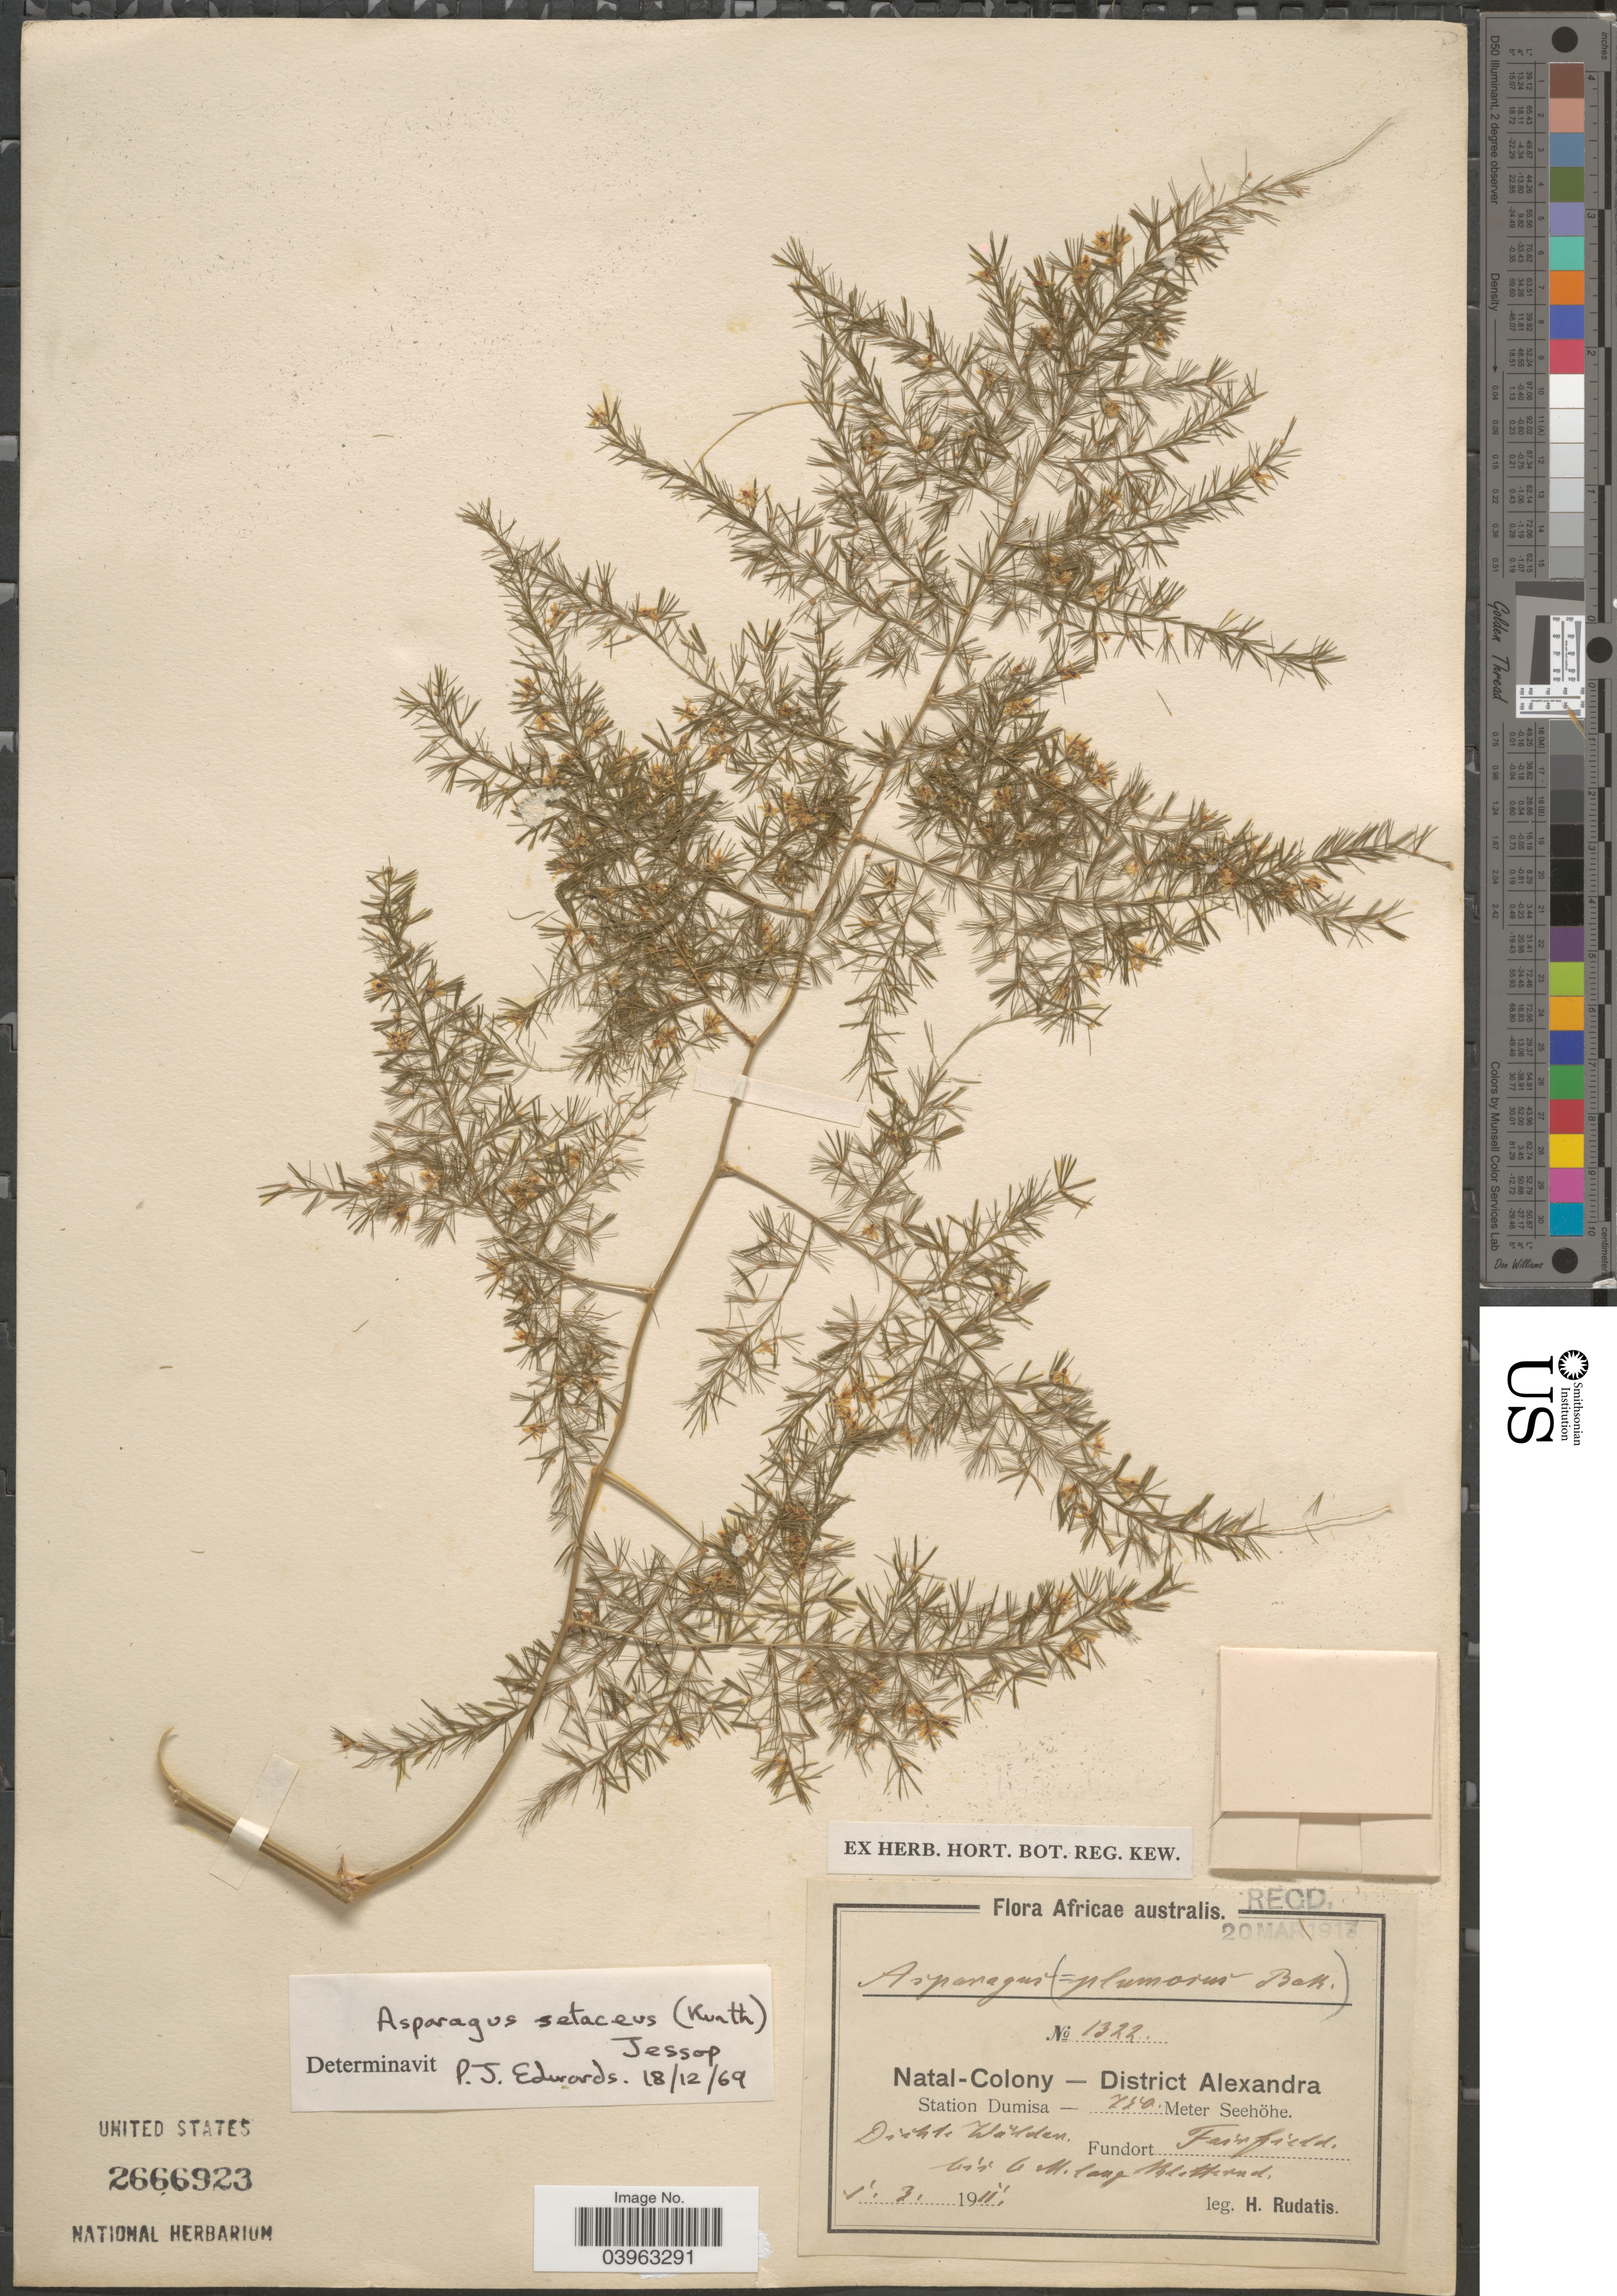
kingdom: Plantae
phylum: Tracheophyta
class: Liliopsida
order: Asparagales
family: Asparagaceae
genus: Asparagus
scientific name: Asparagus setaceus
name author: (Kunth) Jessop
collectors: H. Rudatis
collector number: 1322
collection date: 1911-03-05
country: South Africa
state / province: KwaZulu-Natal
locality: Africae australis. Natal-Colony -- District Alexandra. Station Dumisa. Dishte Wälden. Fundort Fairfield bei G. M. lang Motterend.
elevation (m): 750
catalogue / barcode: US 2666923